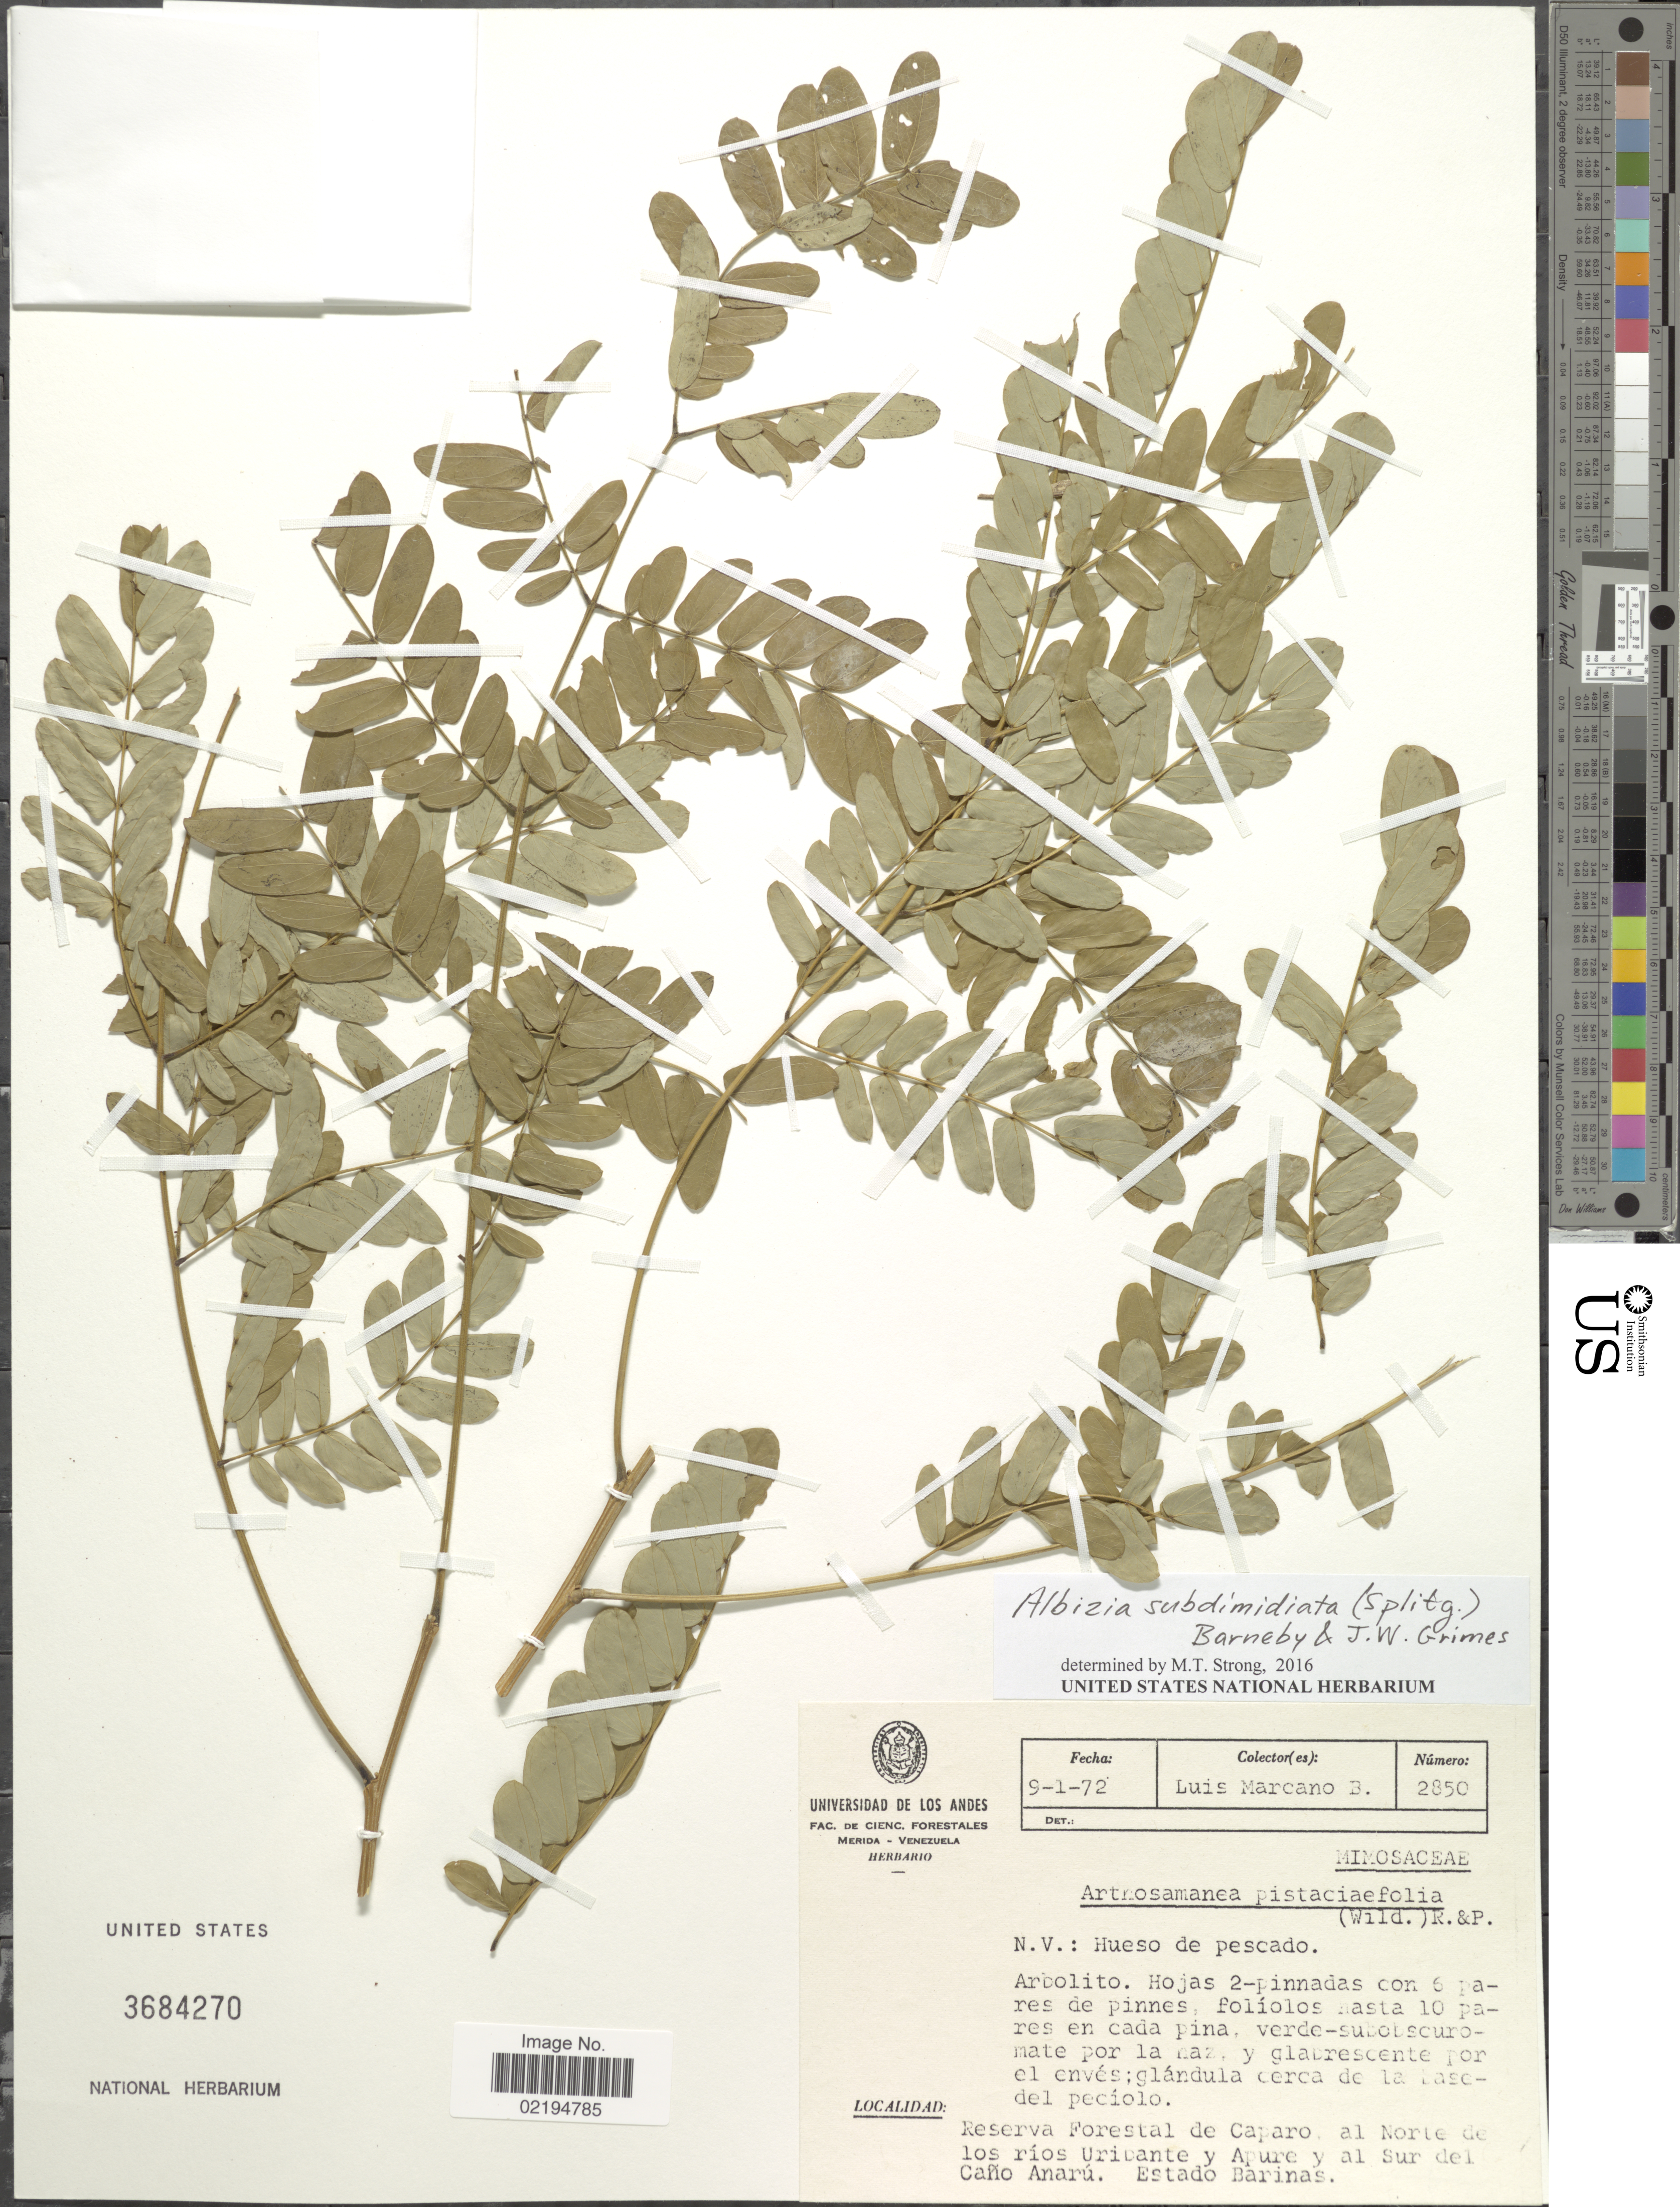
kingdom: Plantae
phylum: Tracheophyta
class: Magnoliopsida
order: Fabales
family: Fabaceae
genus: Pseudalbizzia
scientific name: Pseudalbizzia subdimidiata var. subdimidiata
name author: (Splitg.) Koenen & Duno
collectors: L. Marcano-Berti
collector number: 2850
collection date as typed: Transcribed d/m/y: 9/1/72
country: Venezuela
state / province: Barinas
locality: Reserva Forestal de Caparo al Norte de los rios Uribante y Apure y al Sur del Cano Anaru.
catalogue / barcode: US 3684270